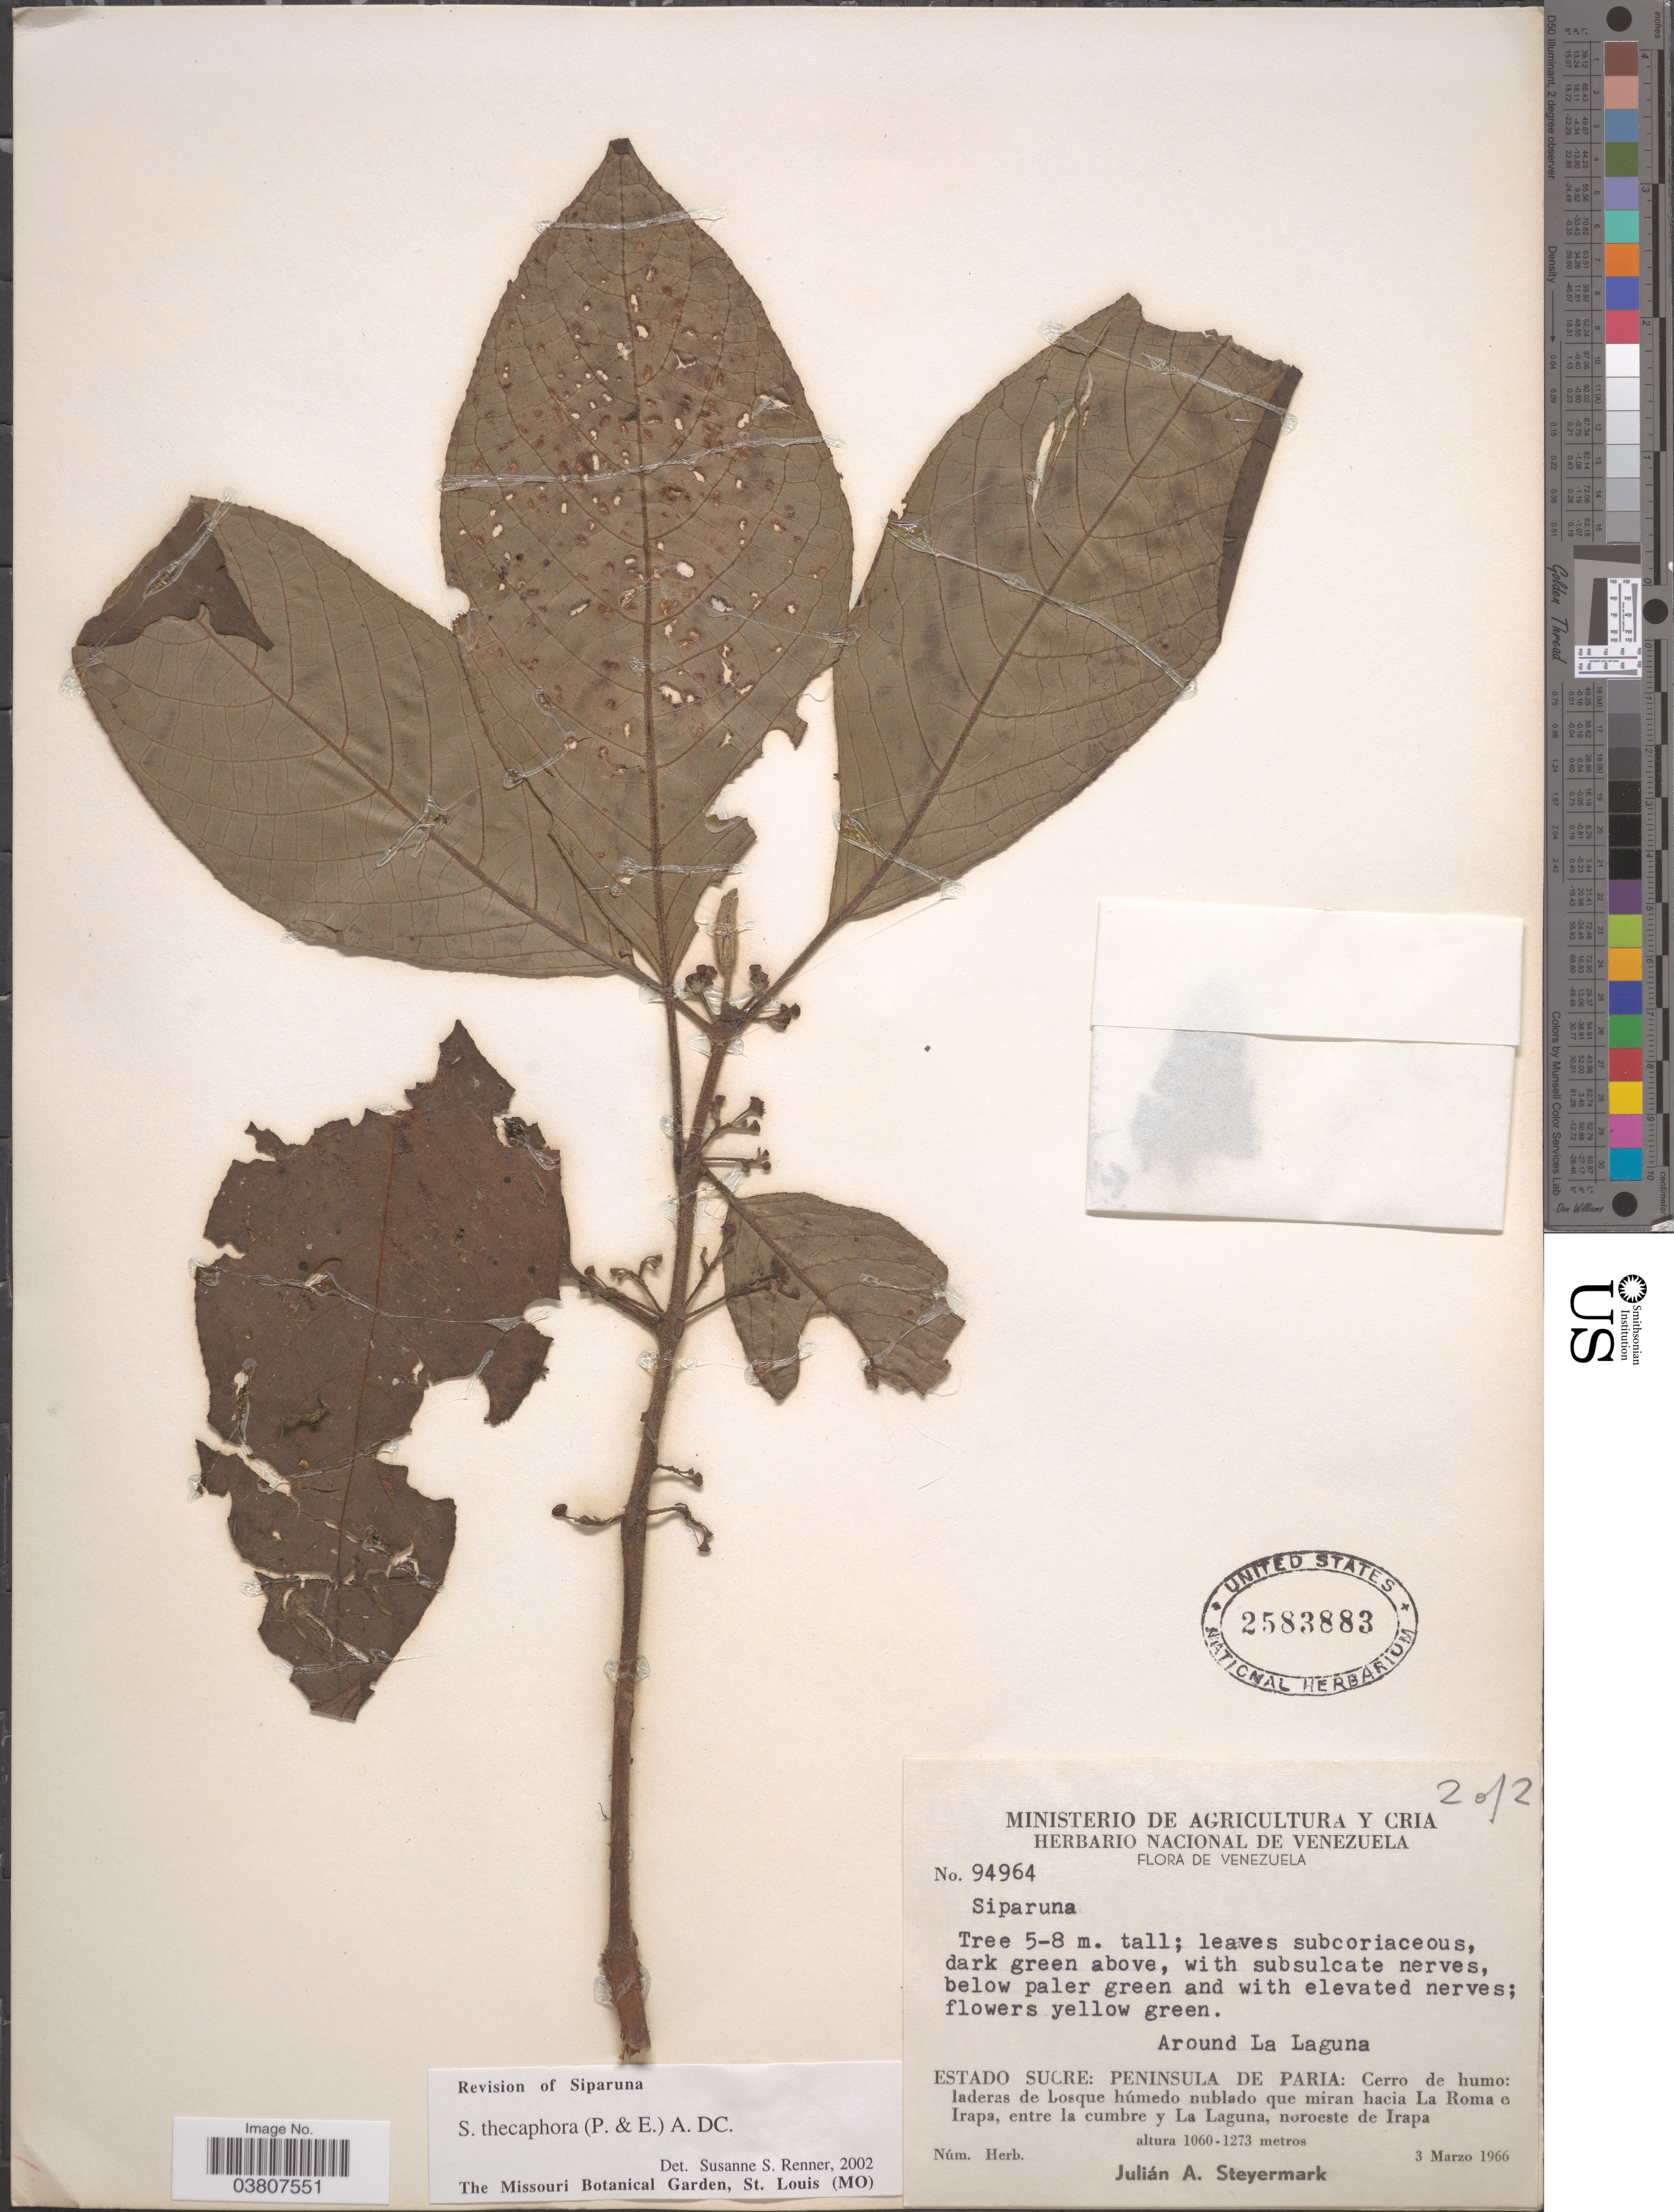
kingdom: Plantae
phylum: Tracheophyta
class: Magnoliopsida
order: Laurales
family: Siparunaceae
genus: Siparuna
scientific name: Siparuna thecaphora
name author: (Poepp. & Endl.) A. DC.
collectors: J. Steyermark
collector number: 94964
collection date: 1966-03-03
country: Venezuela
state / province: Sucre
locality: Around La Laguna. Peninsula De Paria: Cerro de humo: laderas de bosque húmedo nublado que miran hacia La Roma e Irapa, entre la cumbre y La Laguna, noroeste de Irapa.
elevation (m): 1060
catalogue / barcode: US 2583883